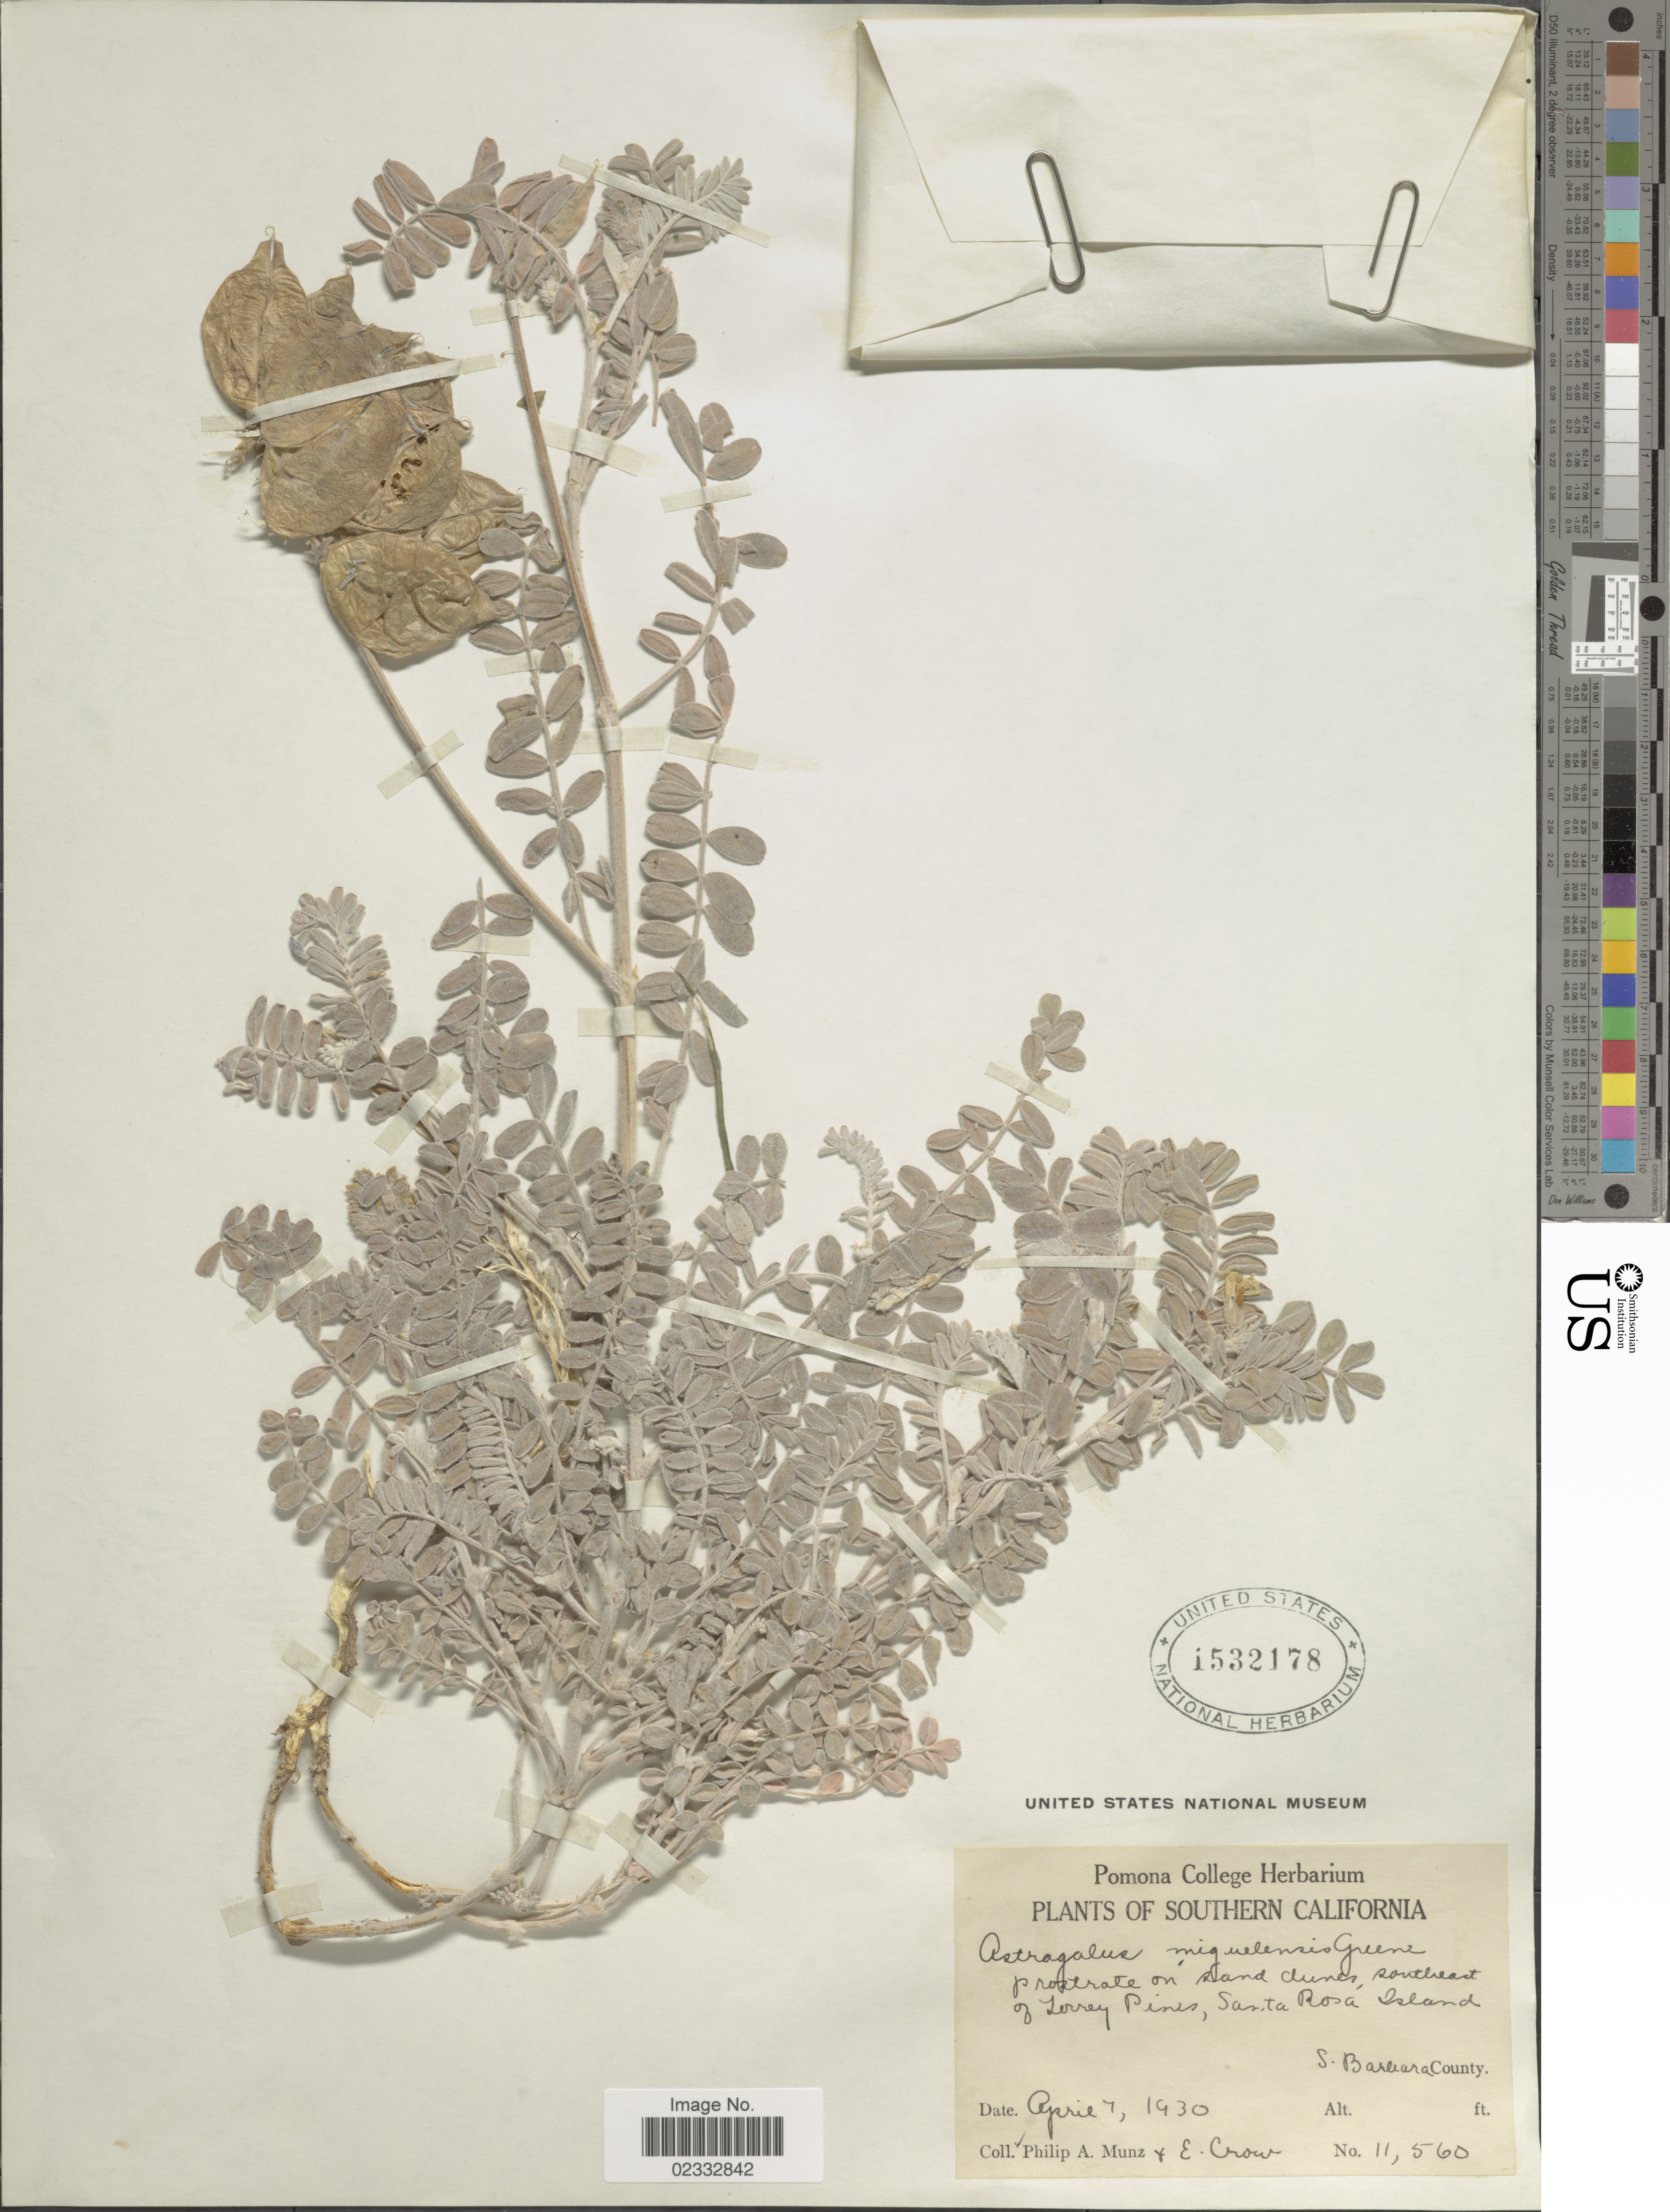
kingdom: Plantae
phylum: Tracheophyta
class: Magnoliopsida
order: Fabales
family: Fabaceae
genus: Astragalus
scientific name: Astragalus miguelensis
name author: Greene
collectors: P. A. Munz & E. Crow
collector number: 11560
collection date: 1930-04-07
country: United States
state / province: California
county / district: Santa Barbara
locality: Southern California, prostrate on sand dunes, southeast of Torrey Pines, Santa Rosa Island, S. Barbara County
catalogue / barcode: US 1532178